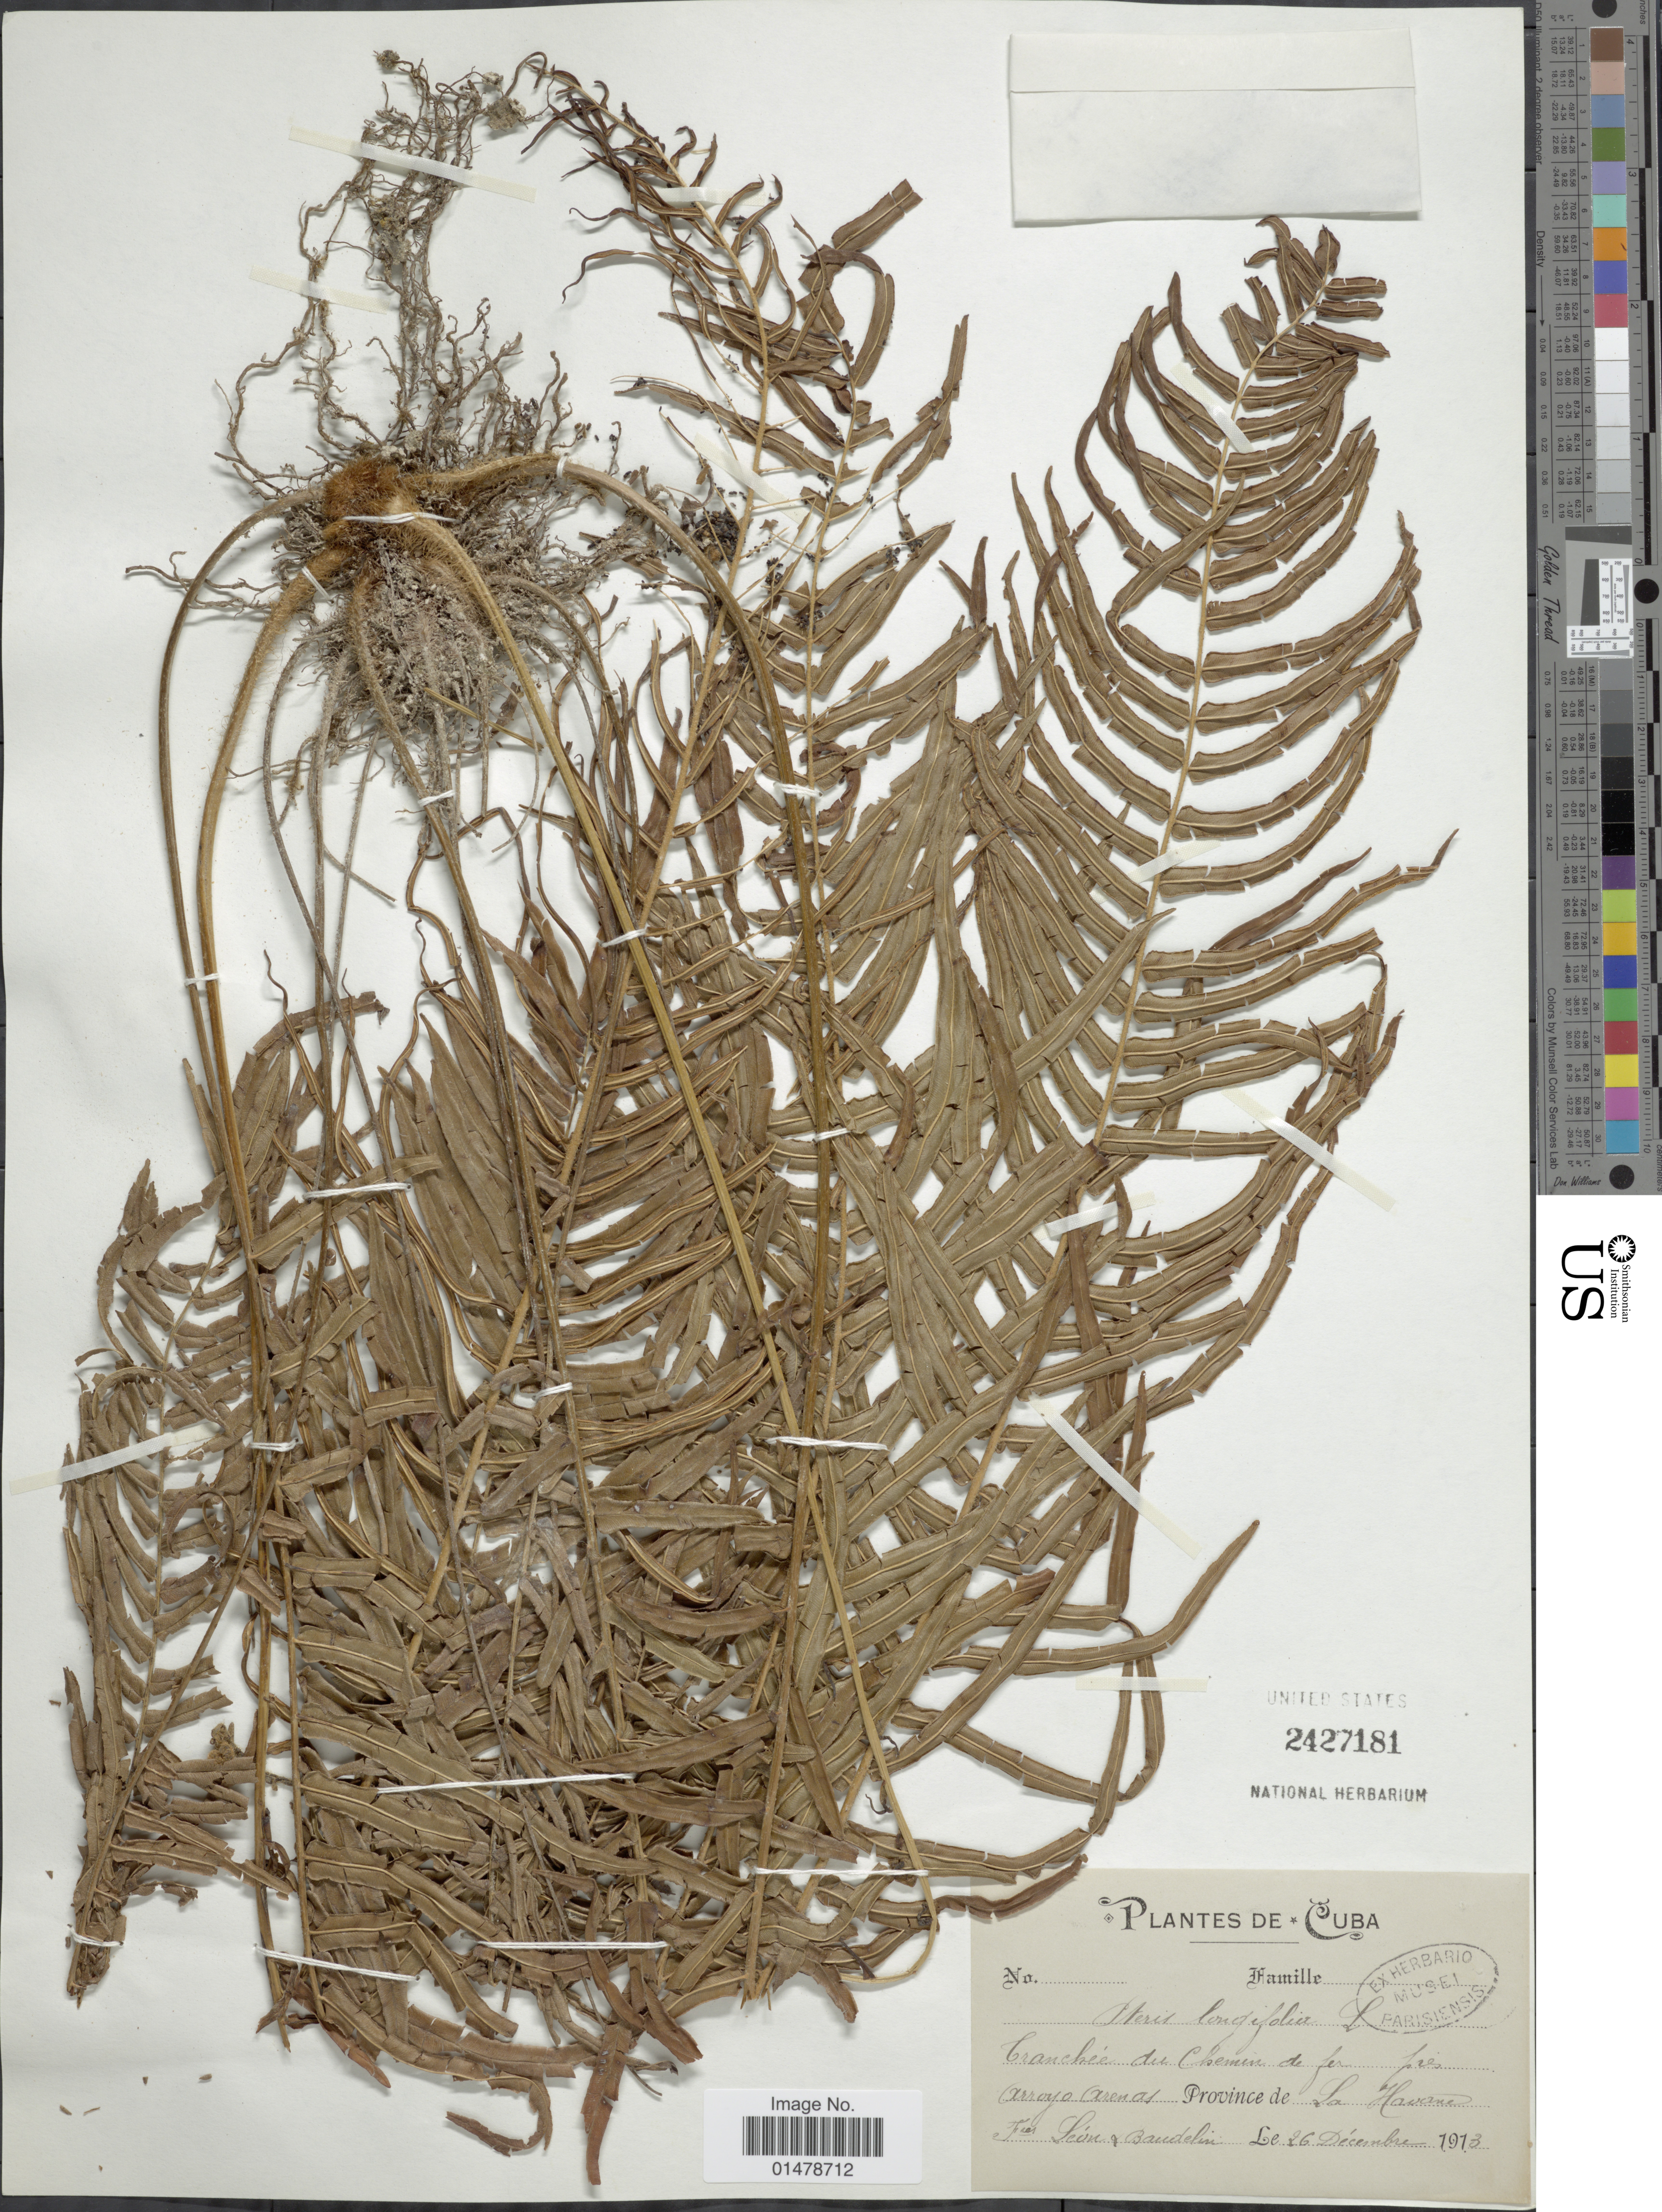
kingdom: Plantae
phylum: Tracheophyta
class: Polypodiopsida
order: Polypodiales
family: Pteridaceae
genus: Pteris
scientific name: Pteris longifolia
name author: L.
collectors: Bro. León & Baudelin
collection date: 1913-12-26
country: Cuba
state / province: La Habana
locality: Cranchee du Chemin de fer pres Arroyo Arenas. Province de La Havana.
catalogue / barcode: US 2427181